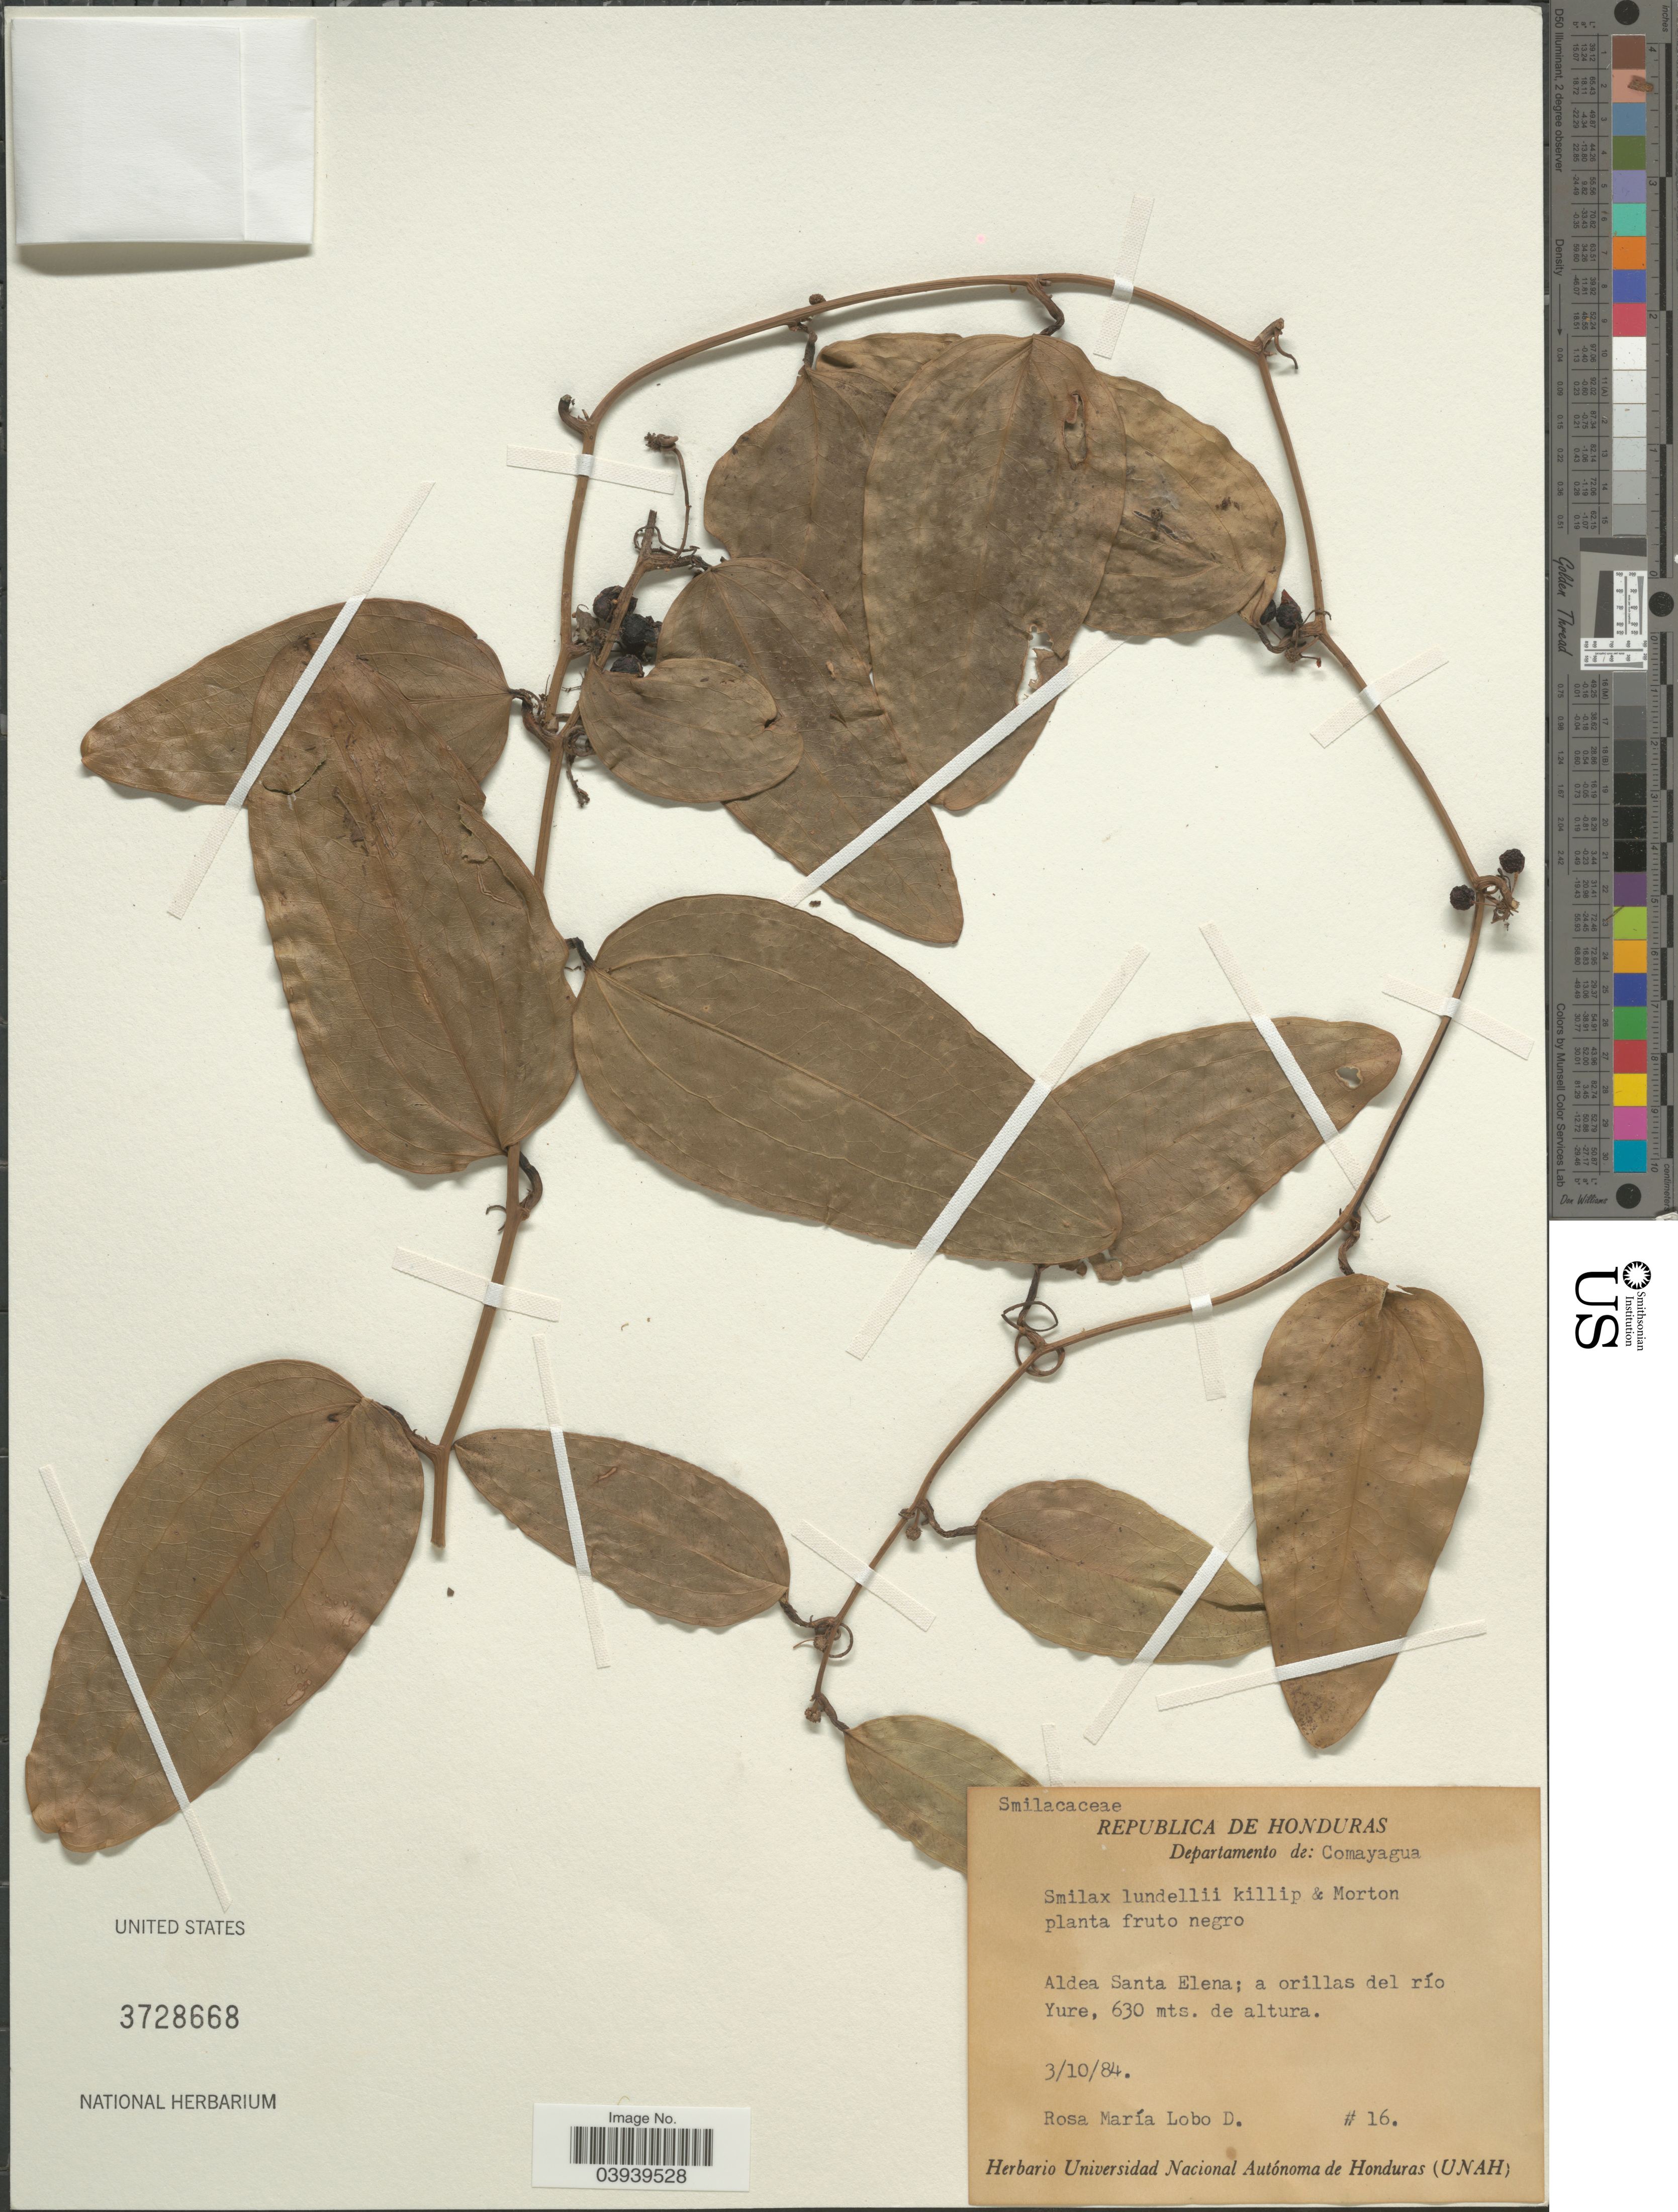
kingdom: Plantae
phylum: Tracheophyta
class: Liliopsida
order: Liliales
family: Smilacaceae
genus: Smilax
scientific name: Smilax lundellii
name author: Killip & C.V. Morton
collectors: R. Lobo D.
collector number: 16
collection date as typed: Transcribed d/m/y: 3/10/84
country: Honduras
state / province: Comayagua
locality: Departamento de Comayagua. Aldea Santa Elena; a orillas del río Yure.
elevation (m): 630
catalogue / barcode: US 3728668